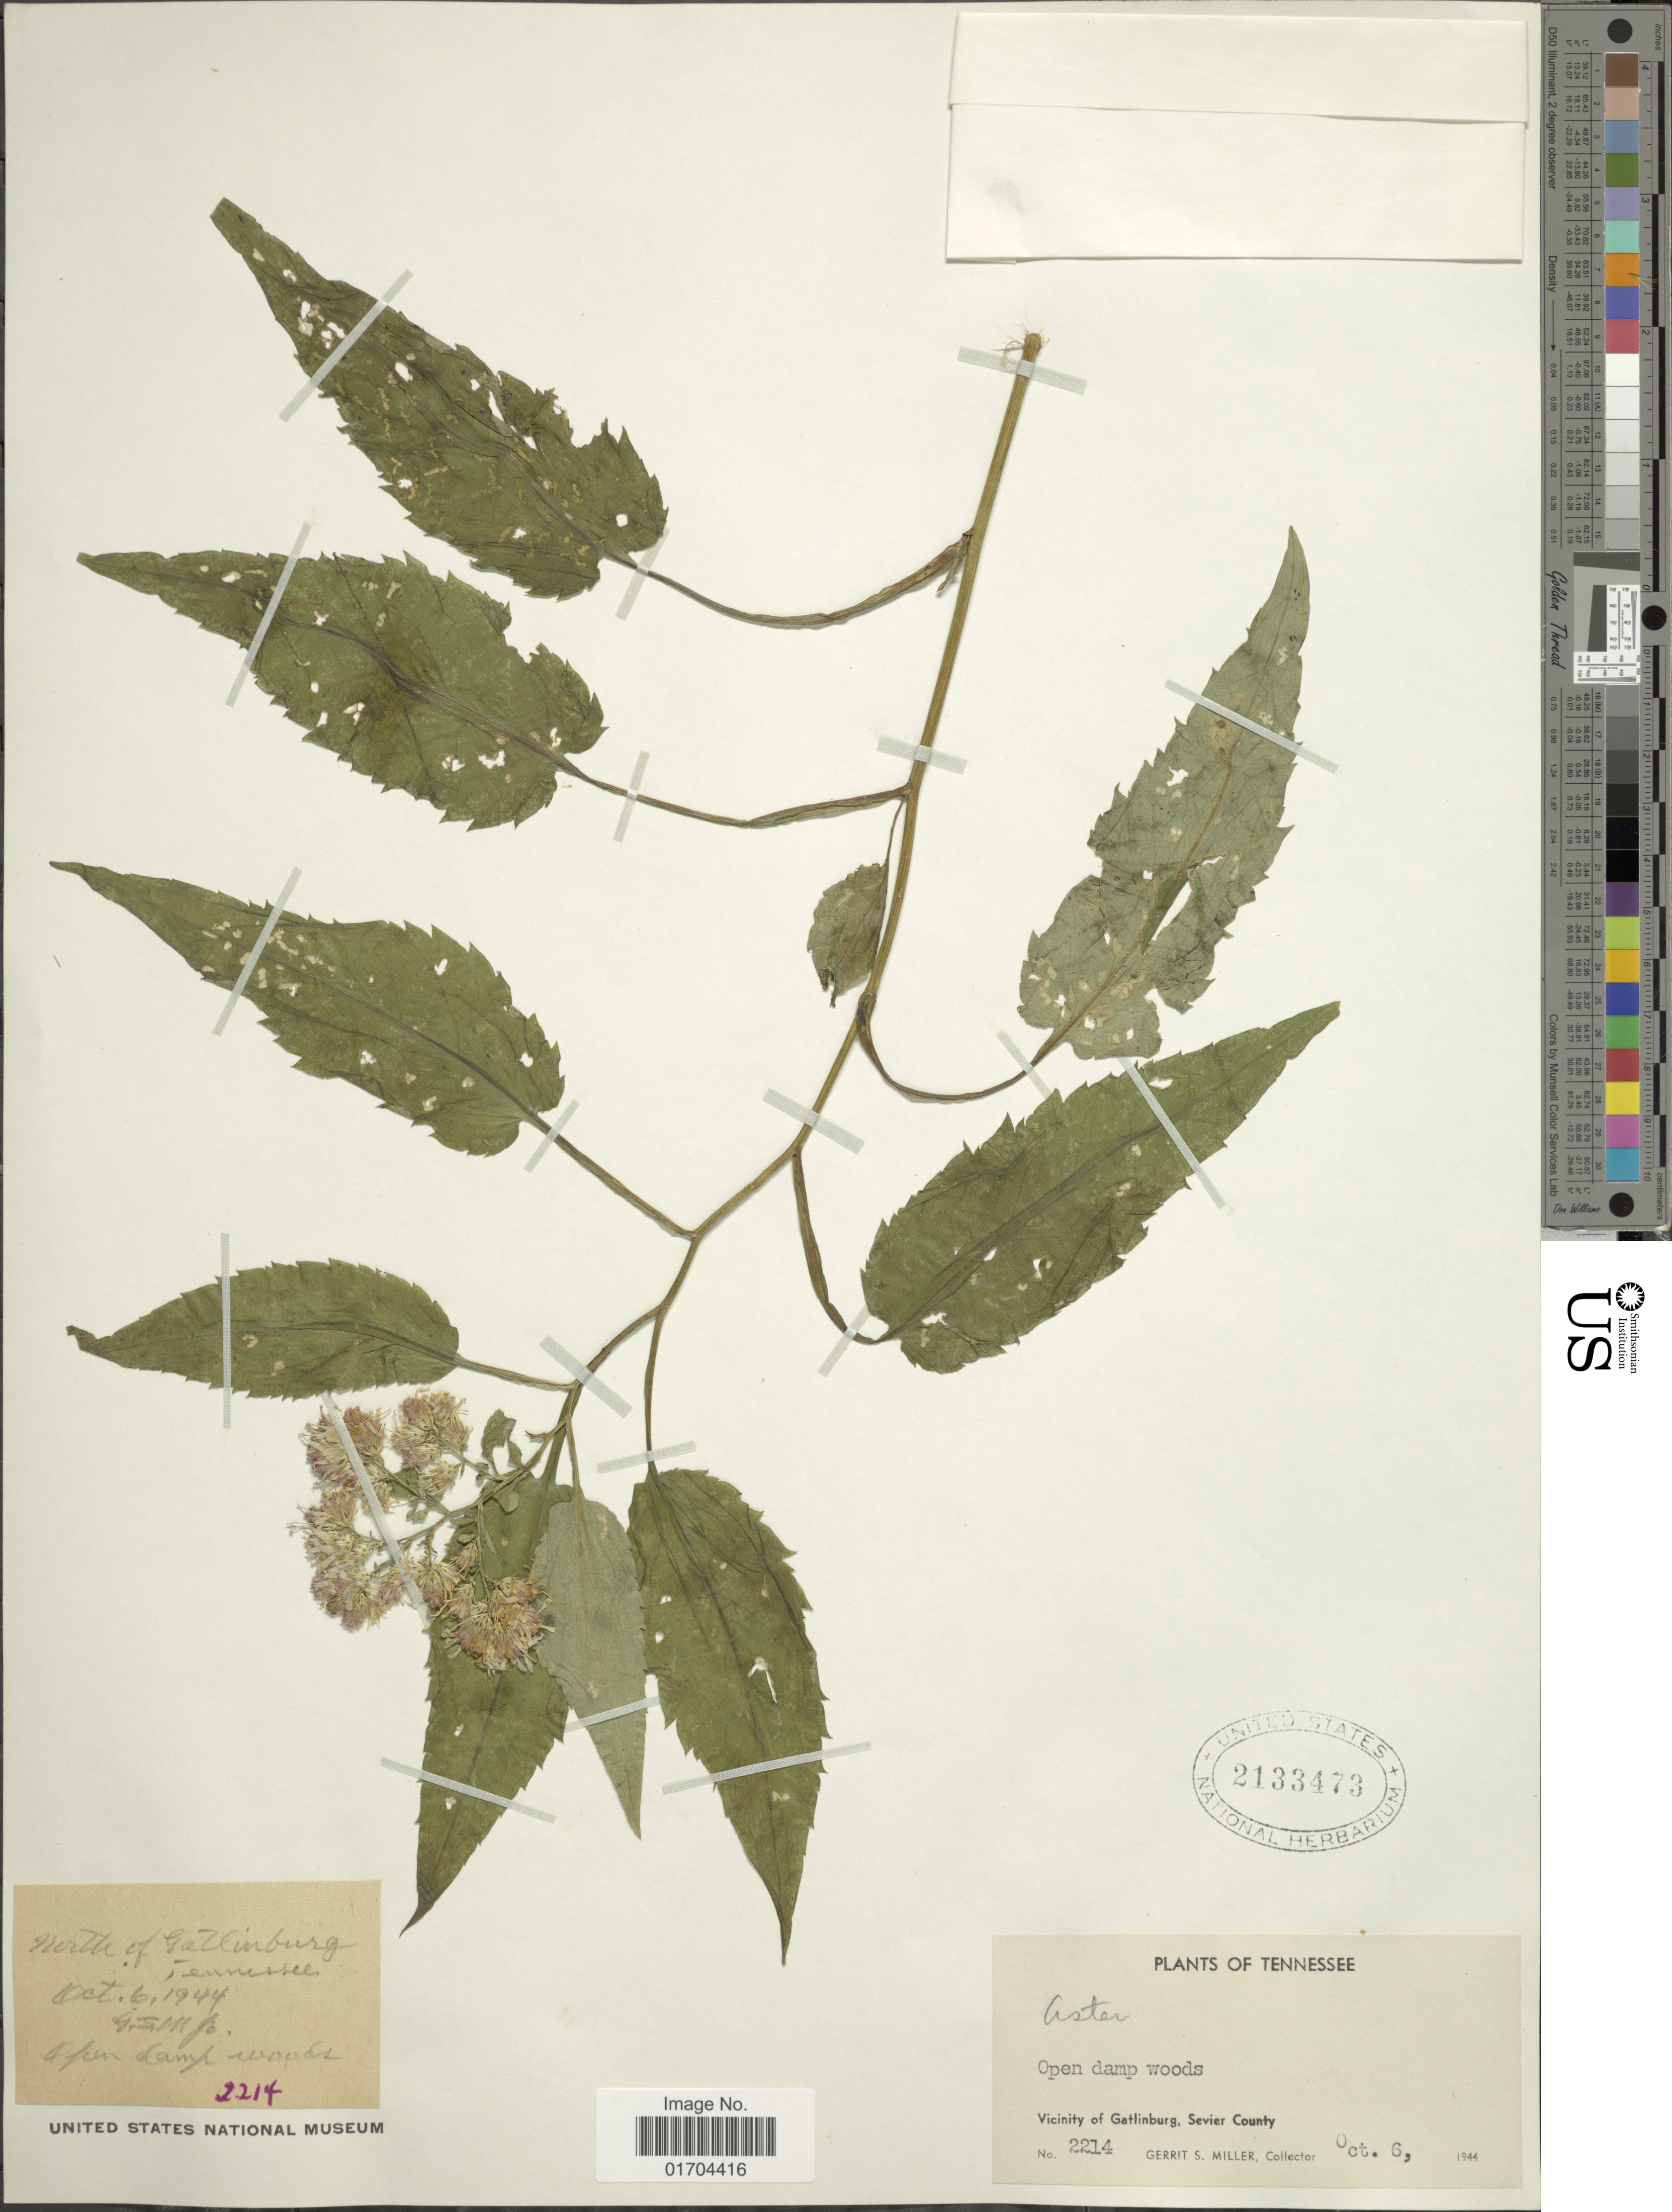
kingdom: Plantae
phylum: Tracheophyta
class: Magnoliopsida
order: Asterales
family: Asteraceae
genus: Symphyotrichum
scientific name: Symphyotrichum sp.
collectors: G. S. Miller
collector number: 2214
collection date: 1944-10-06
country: United States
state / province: Tennessee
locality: Vicinity of Gatlinburg, Sevier County, North of Gatlinburg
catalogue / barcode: US 2133473